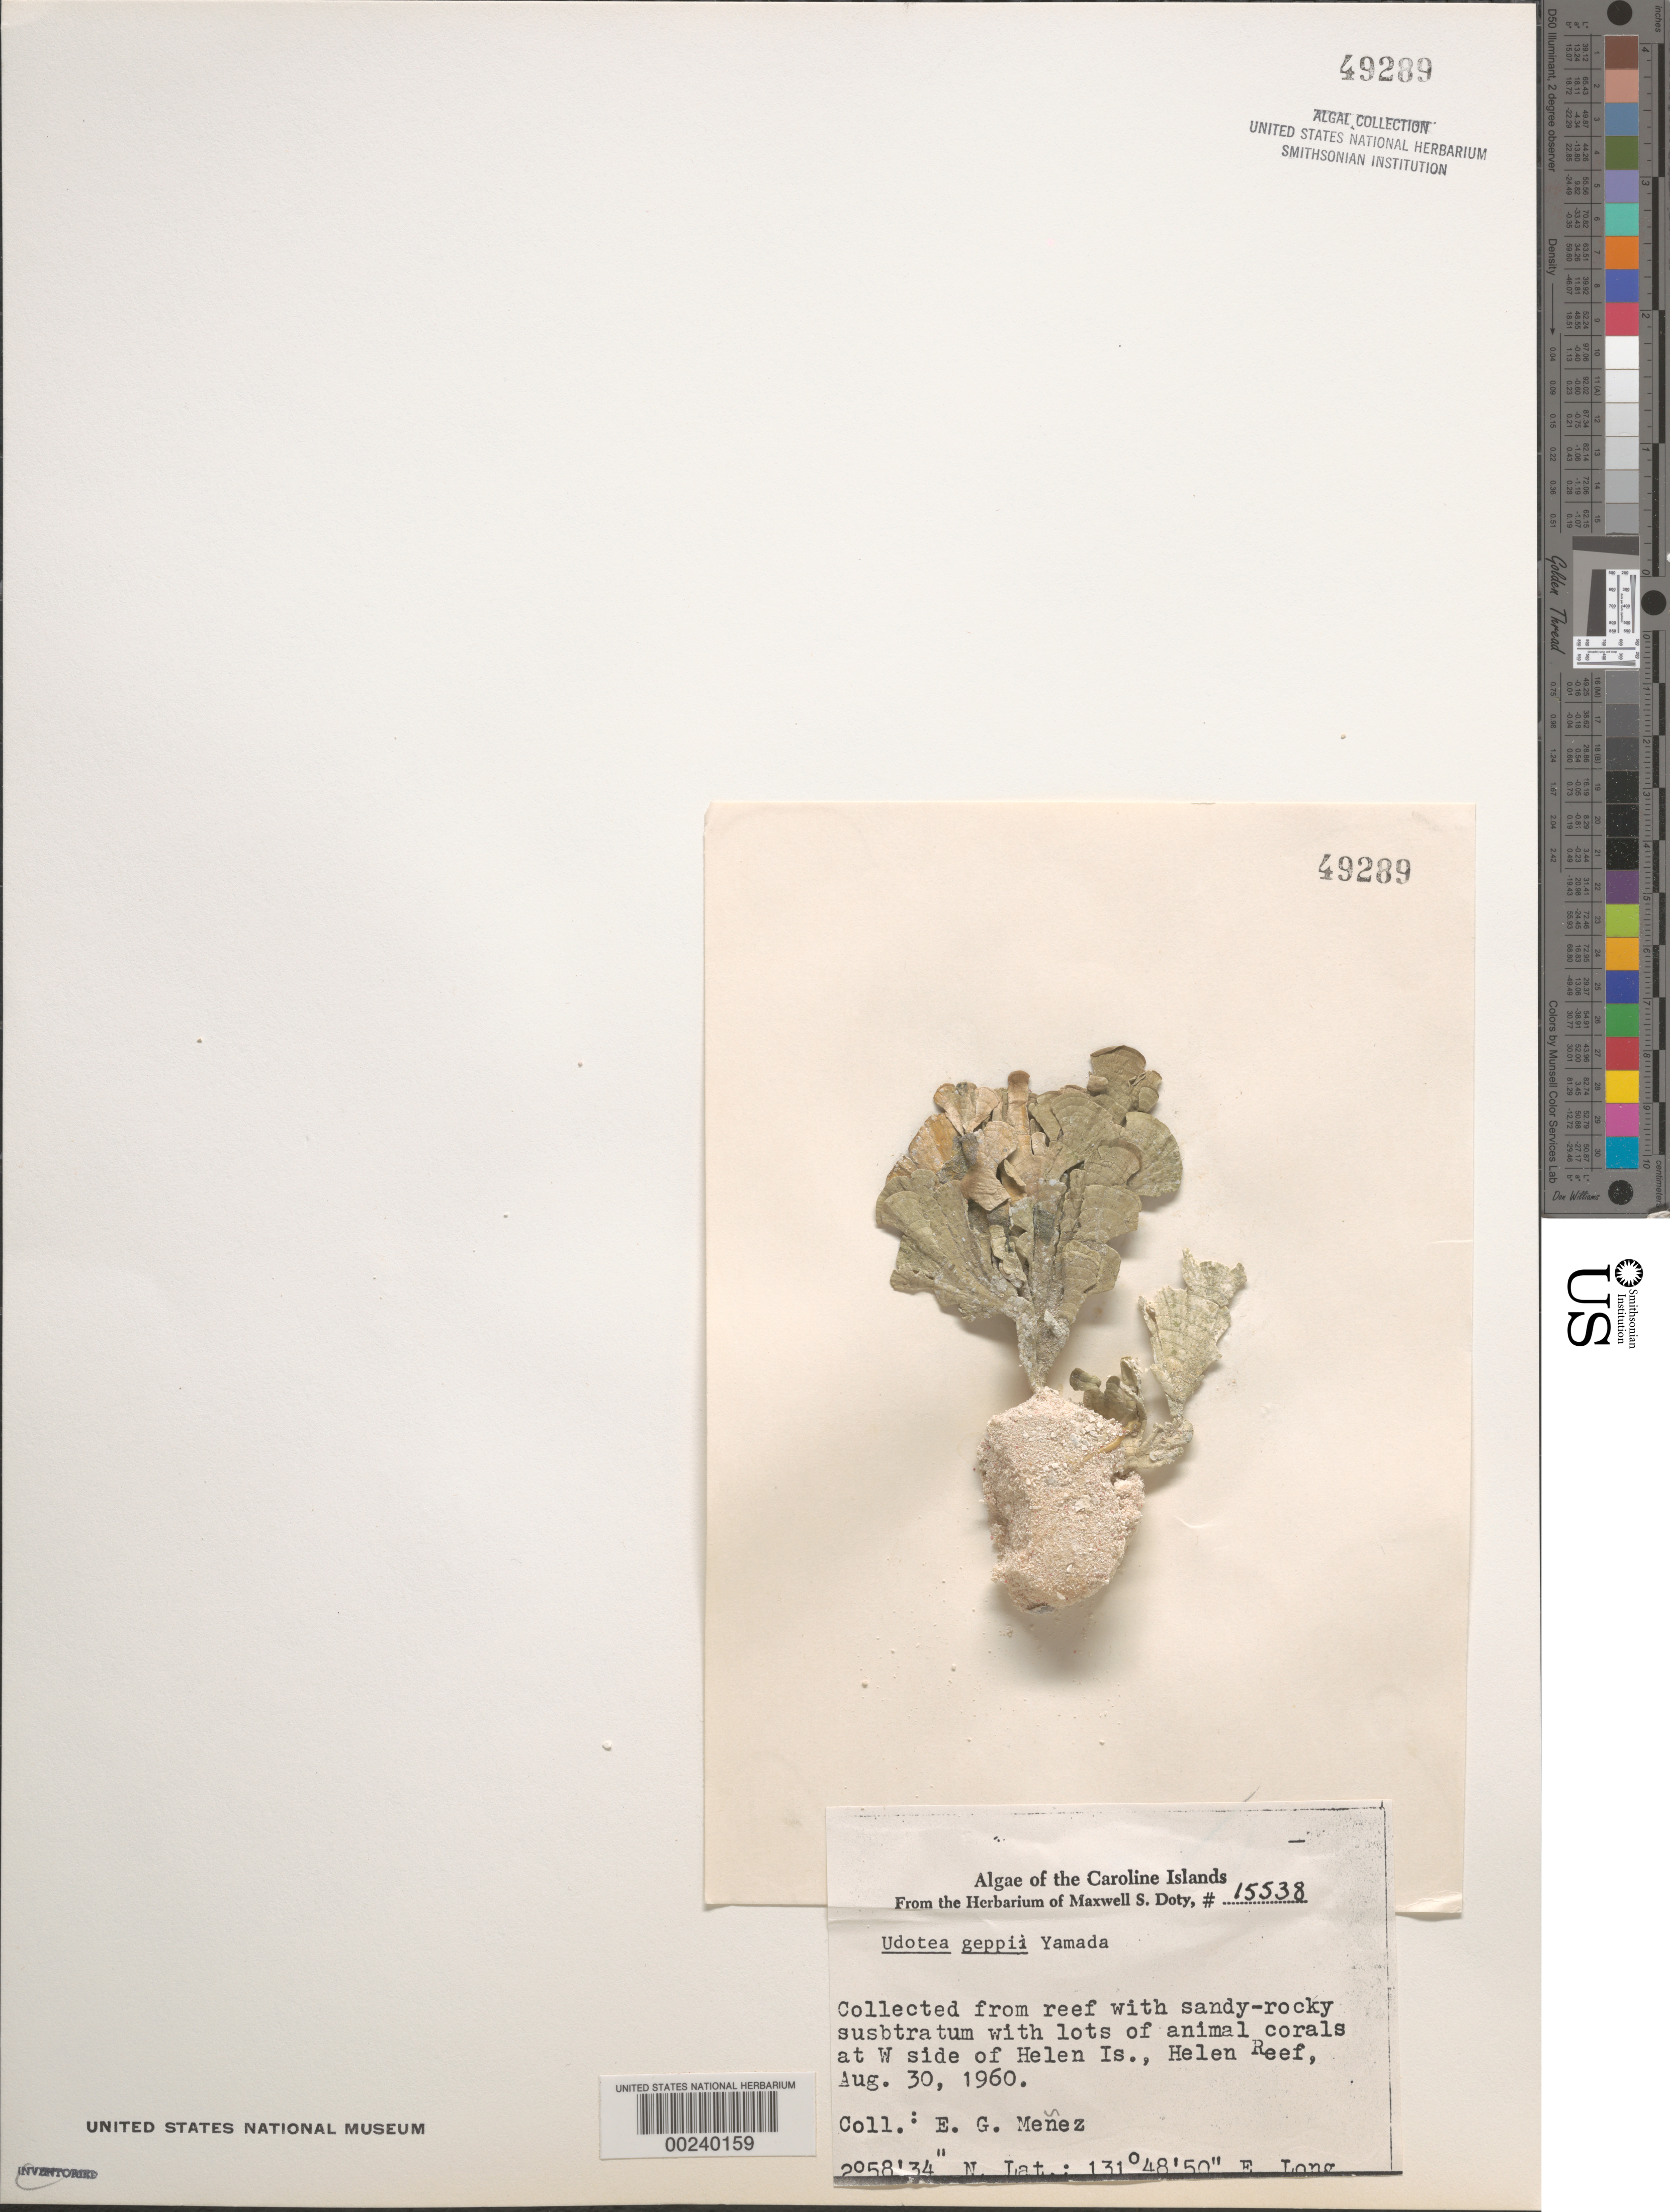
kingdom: Plantae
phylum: Chlorophyta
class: Ulvophyceae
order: Bryopsidales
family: Udoteaceae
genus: Udotea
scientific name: Udotea geppii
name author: A. Gepp & E. Gepp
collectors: Meñez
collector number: MSD 15538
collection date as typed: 30 Aug 1960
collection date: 1960-08-30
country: Palau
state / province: Belau Outliers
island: Helen Atoll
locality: Helen Reef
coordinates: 2 58' 34" N, 131 48' 50" E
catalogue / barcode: US 49289